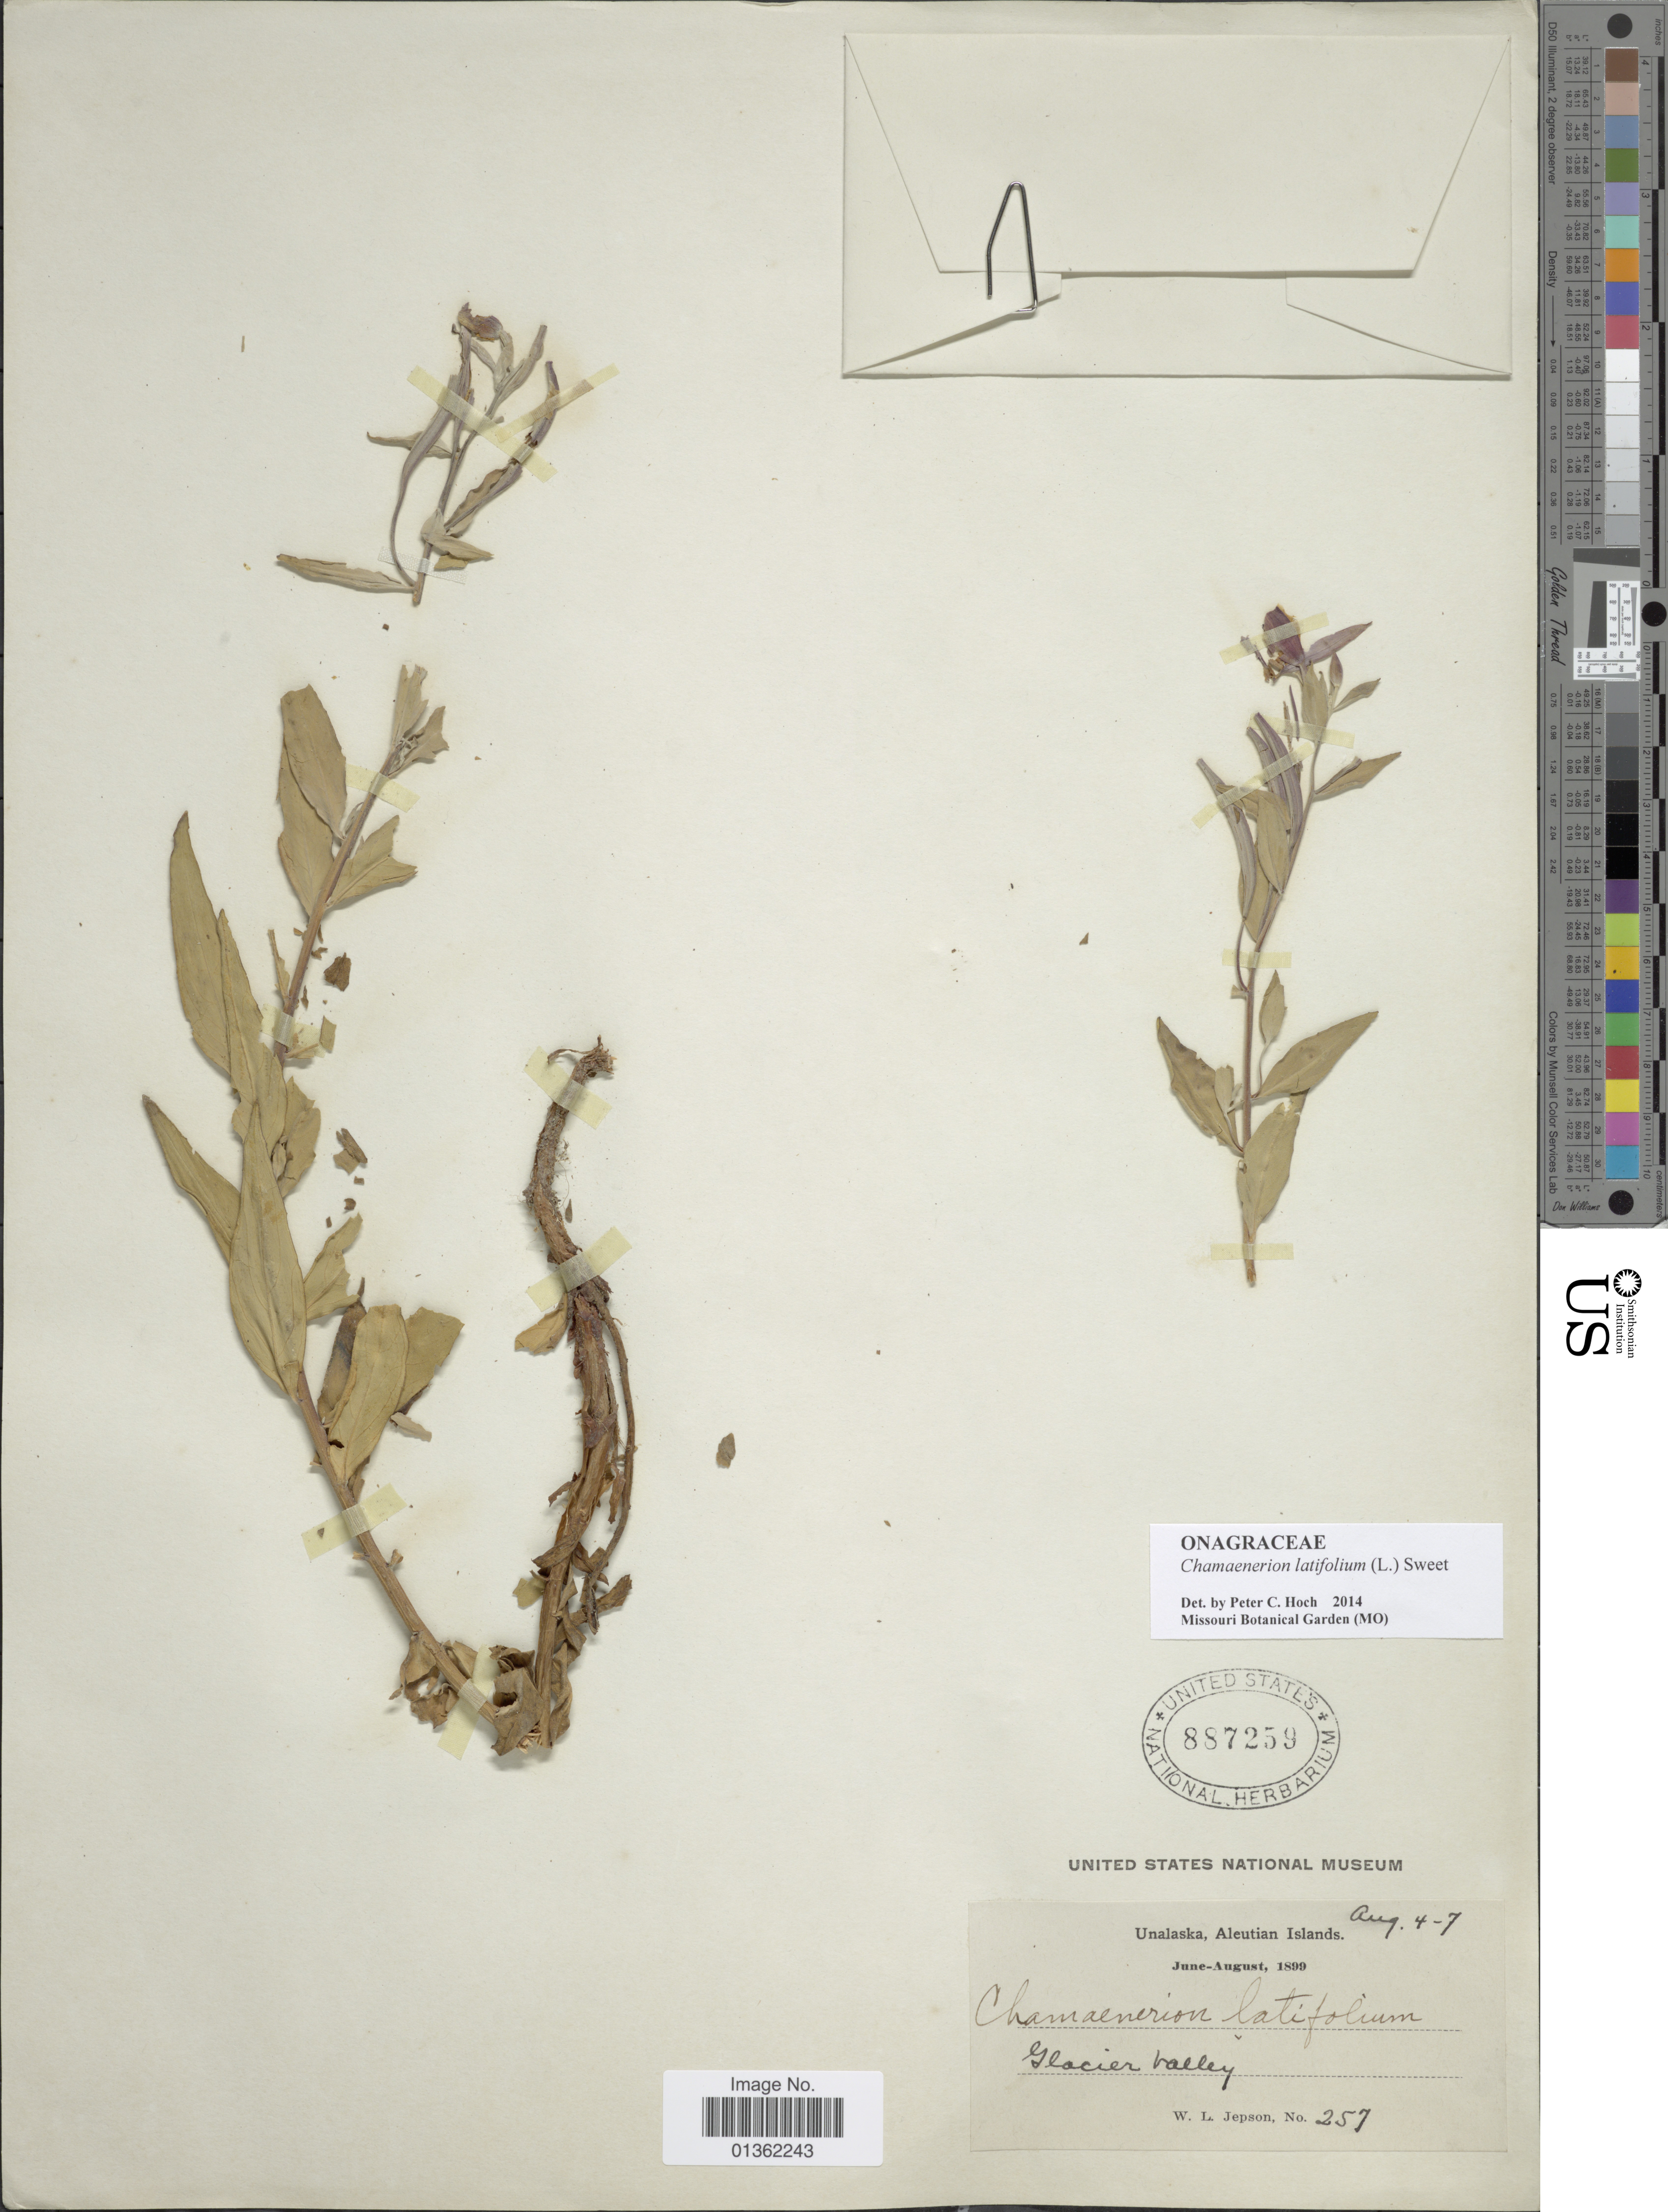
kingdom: Plantae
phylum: Tracheophyta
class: Magnoliopsida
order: Myrtales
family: Onagraceae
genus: Chamaenerion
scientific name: Chamaenerion latifolium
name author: (L.) Th. Fr. & Lange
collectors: W. L. Jepson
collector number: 257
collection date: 1899-08-04/1899-08-07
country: United States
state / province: Alaska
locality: Unalaska, Aleutian Islands. Glacier valley.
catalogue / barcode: US 887259